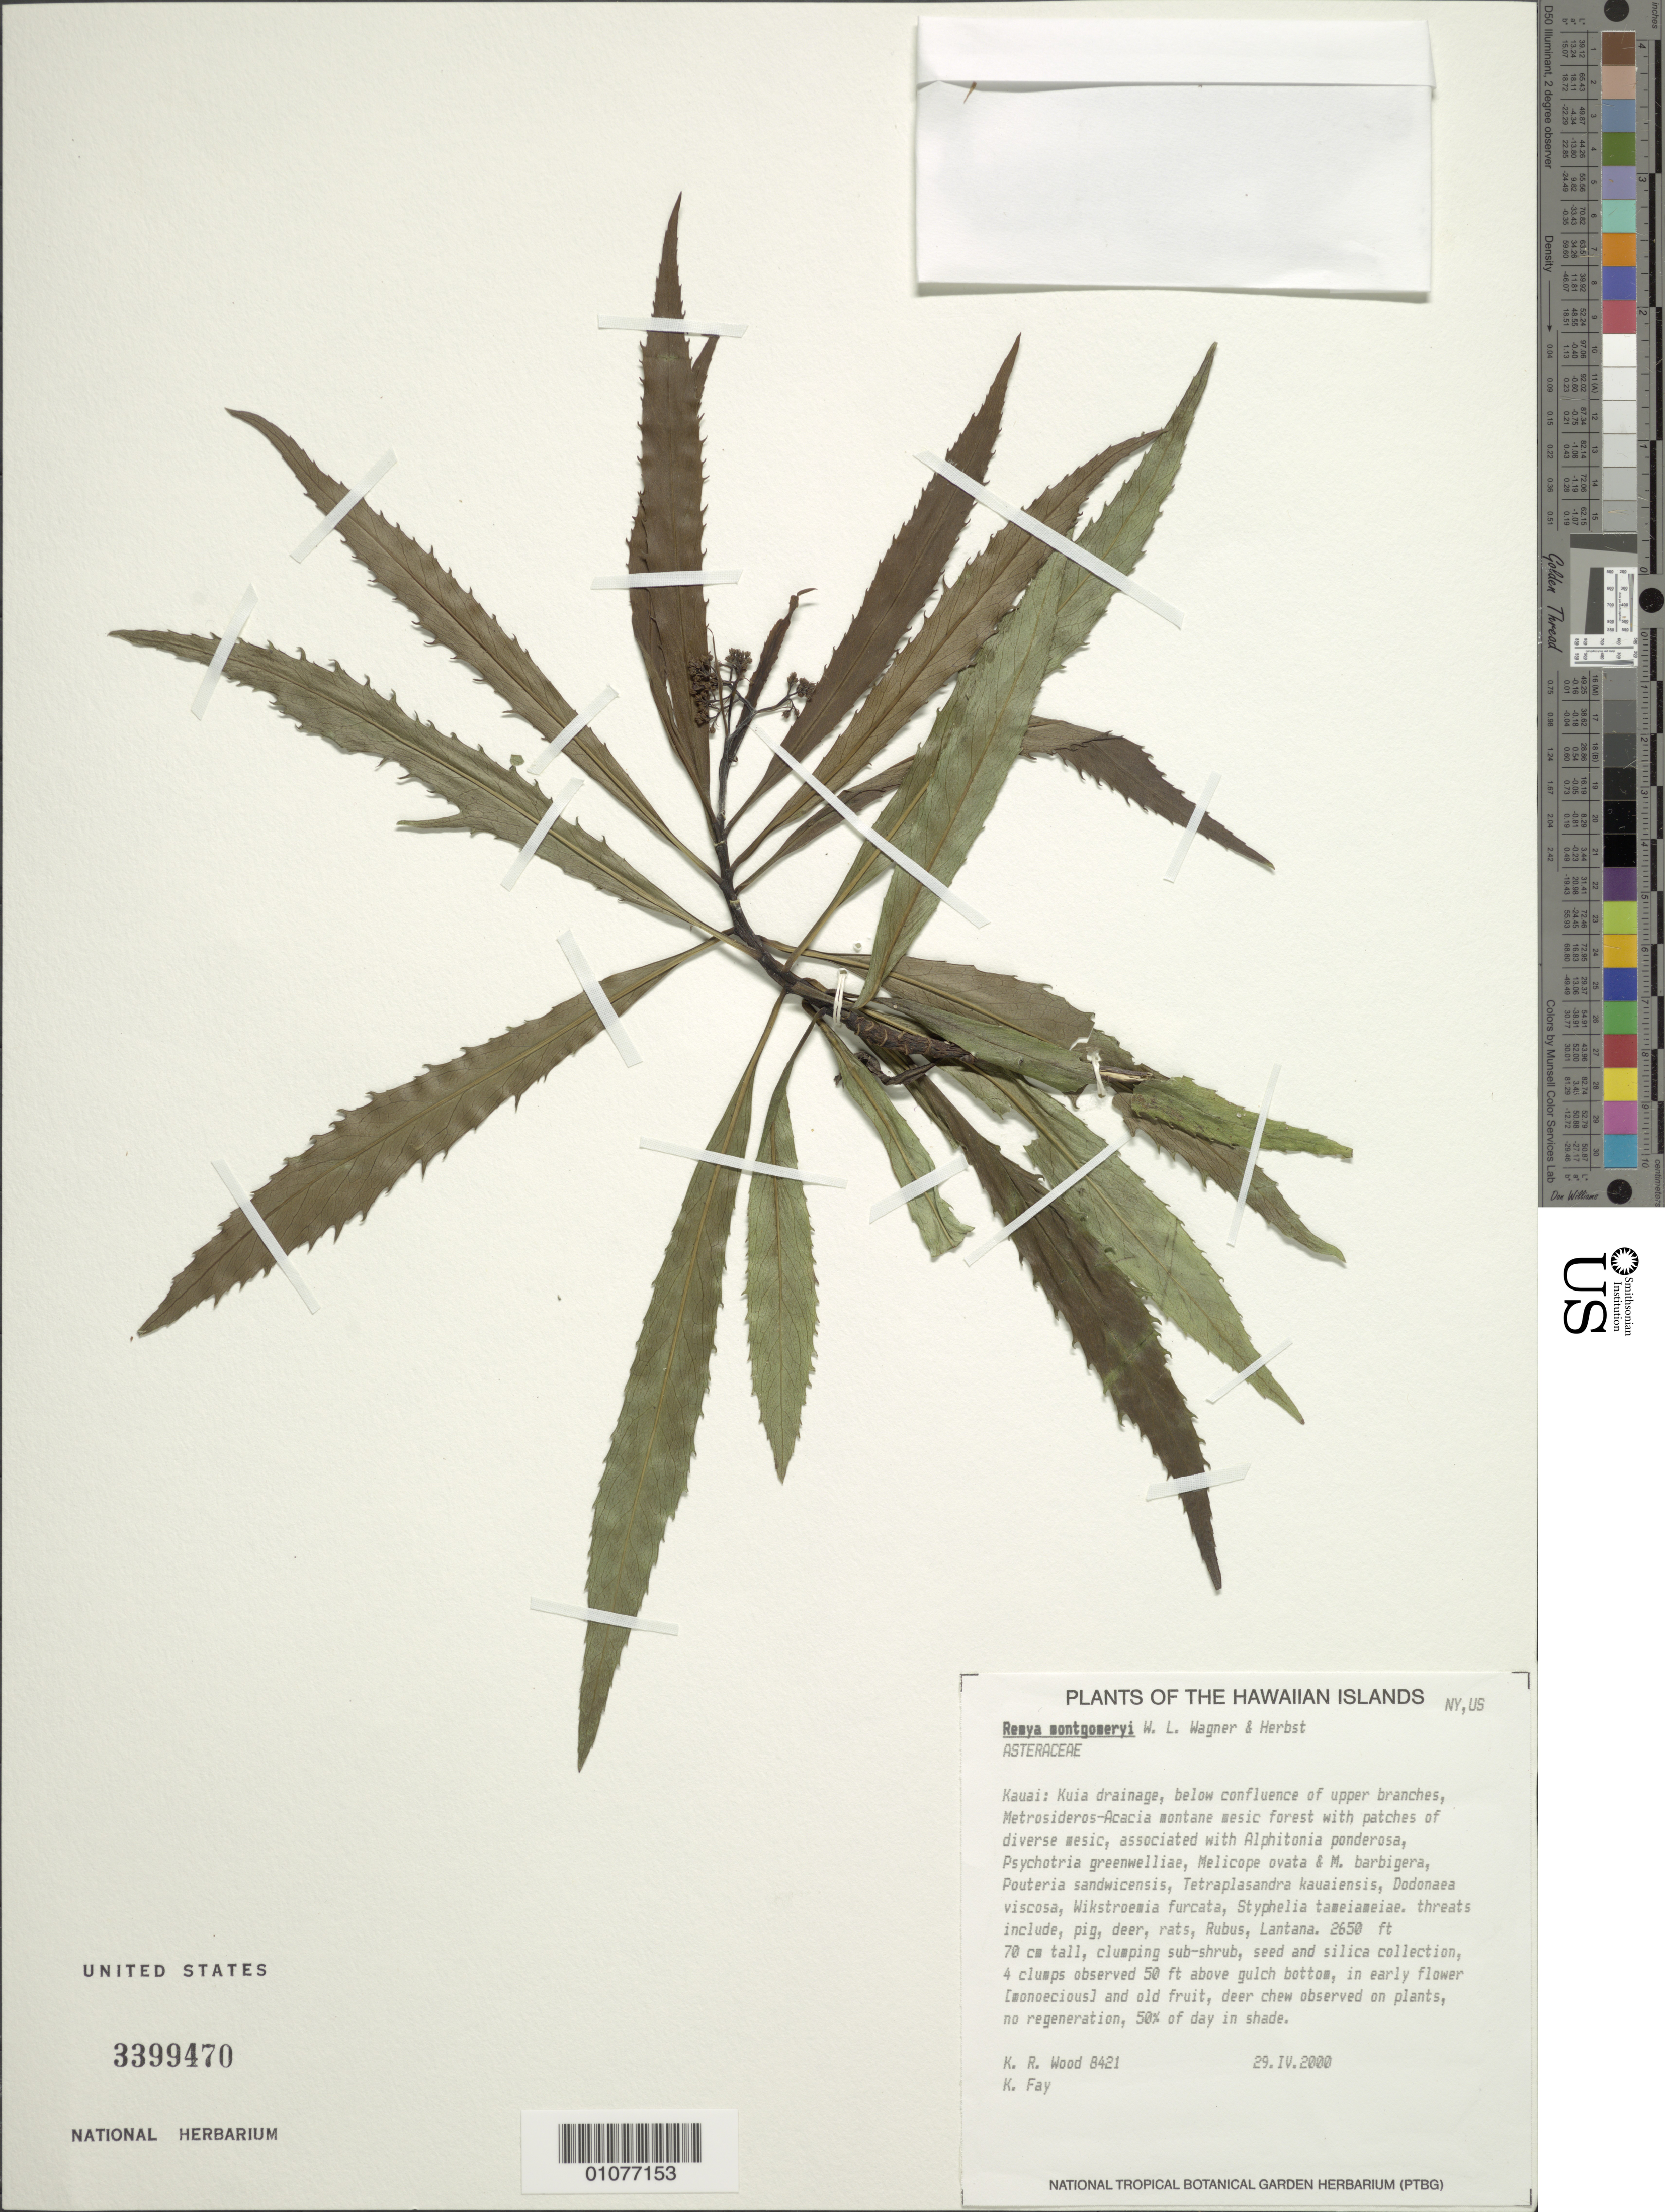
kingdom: Plantae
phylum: Tracheophyta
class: Magnoliopsida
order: Asterales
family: Asteraceae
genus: Remya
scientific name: Remya montgomeryi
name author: W.L. Wagner & D.R. Herbst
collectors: K. R. Wood & K. Fay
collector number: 8421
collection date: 2000-04-29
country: United States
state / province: Hawaii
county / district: Kauai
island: Kaua'i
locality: Kuia drainage, below confluence of upper branches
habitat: Metrosideros-Acacia montane mesic forest with patches of diverse mesic.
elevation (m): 808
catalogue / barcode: US 3399470